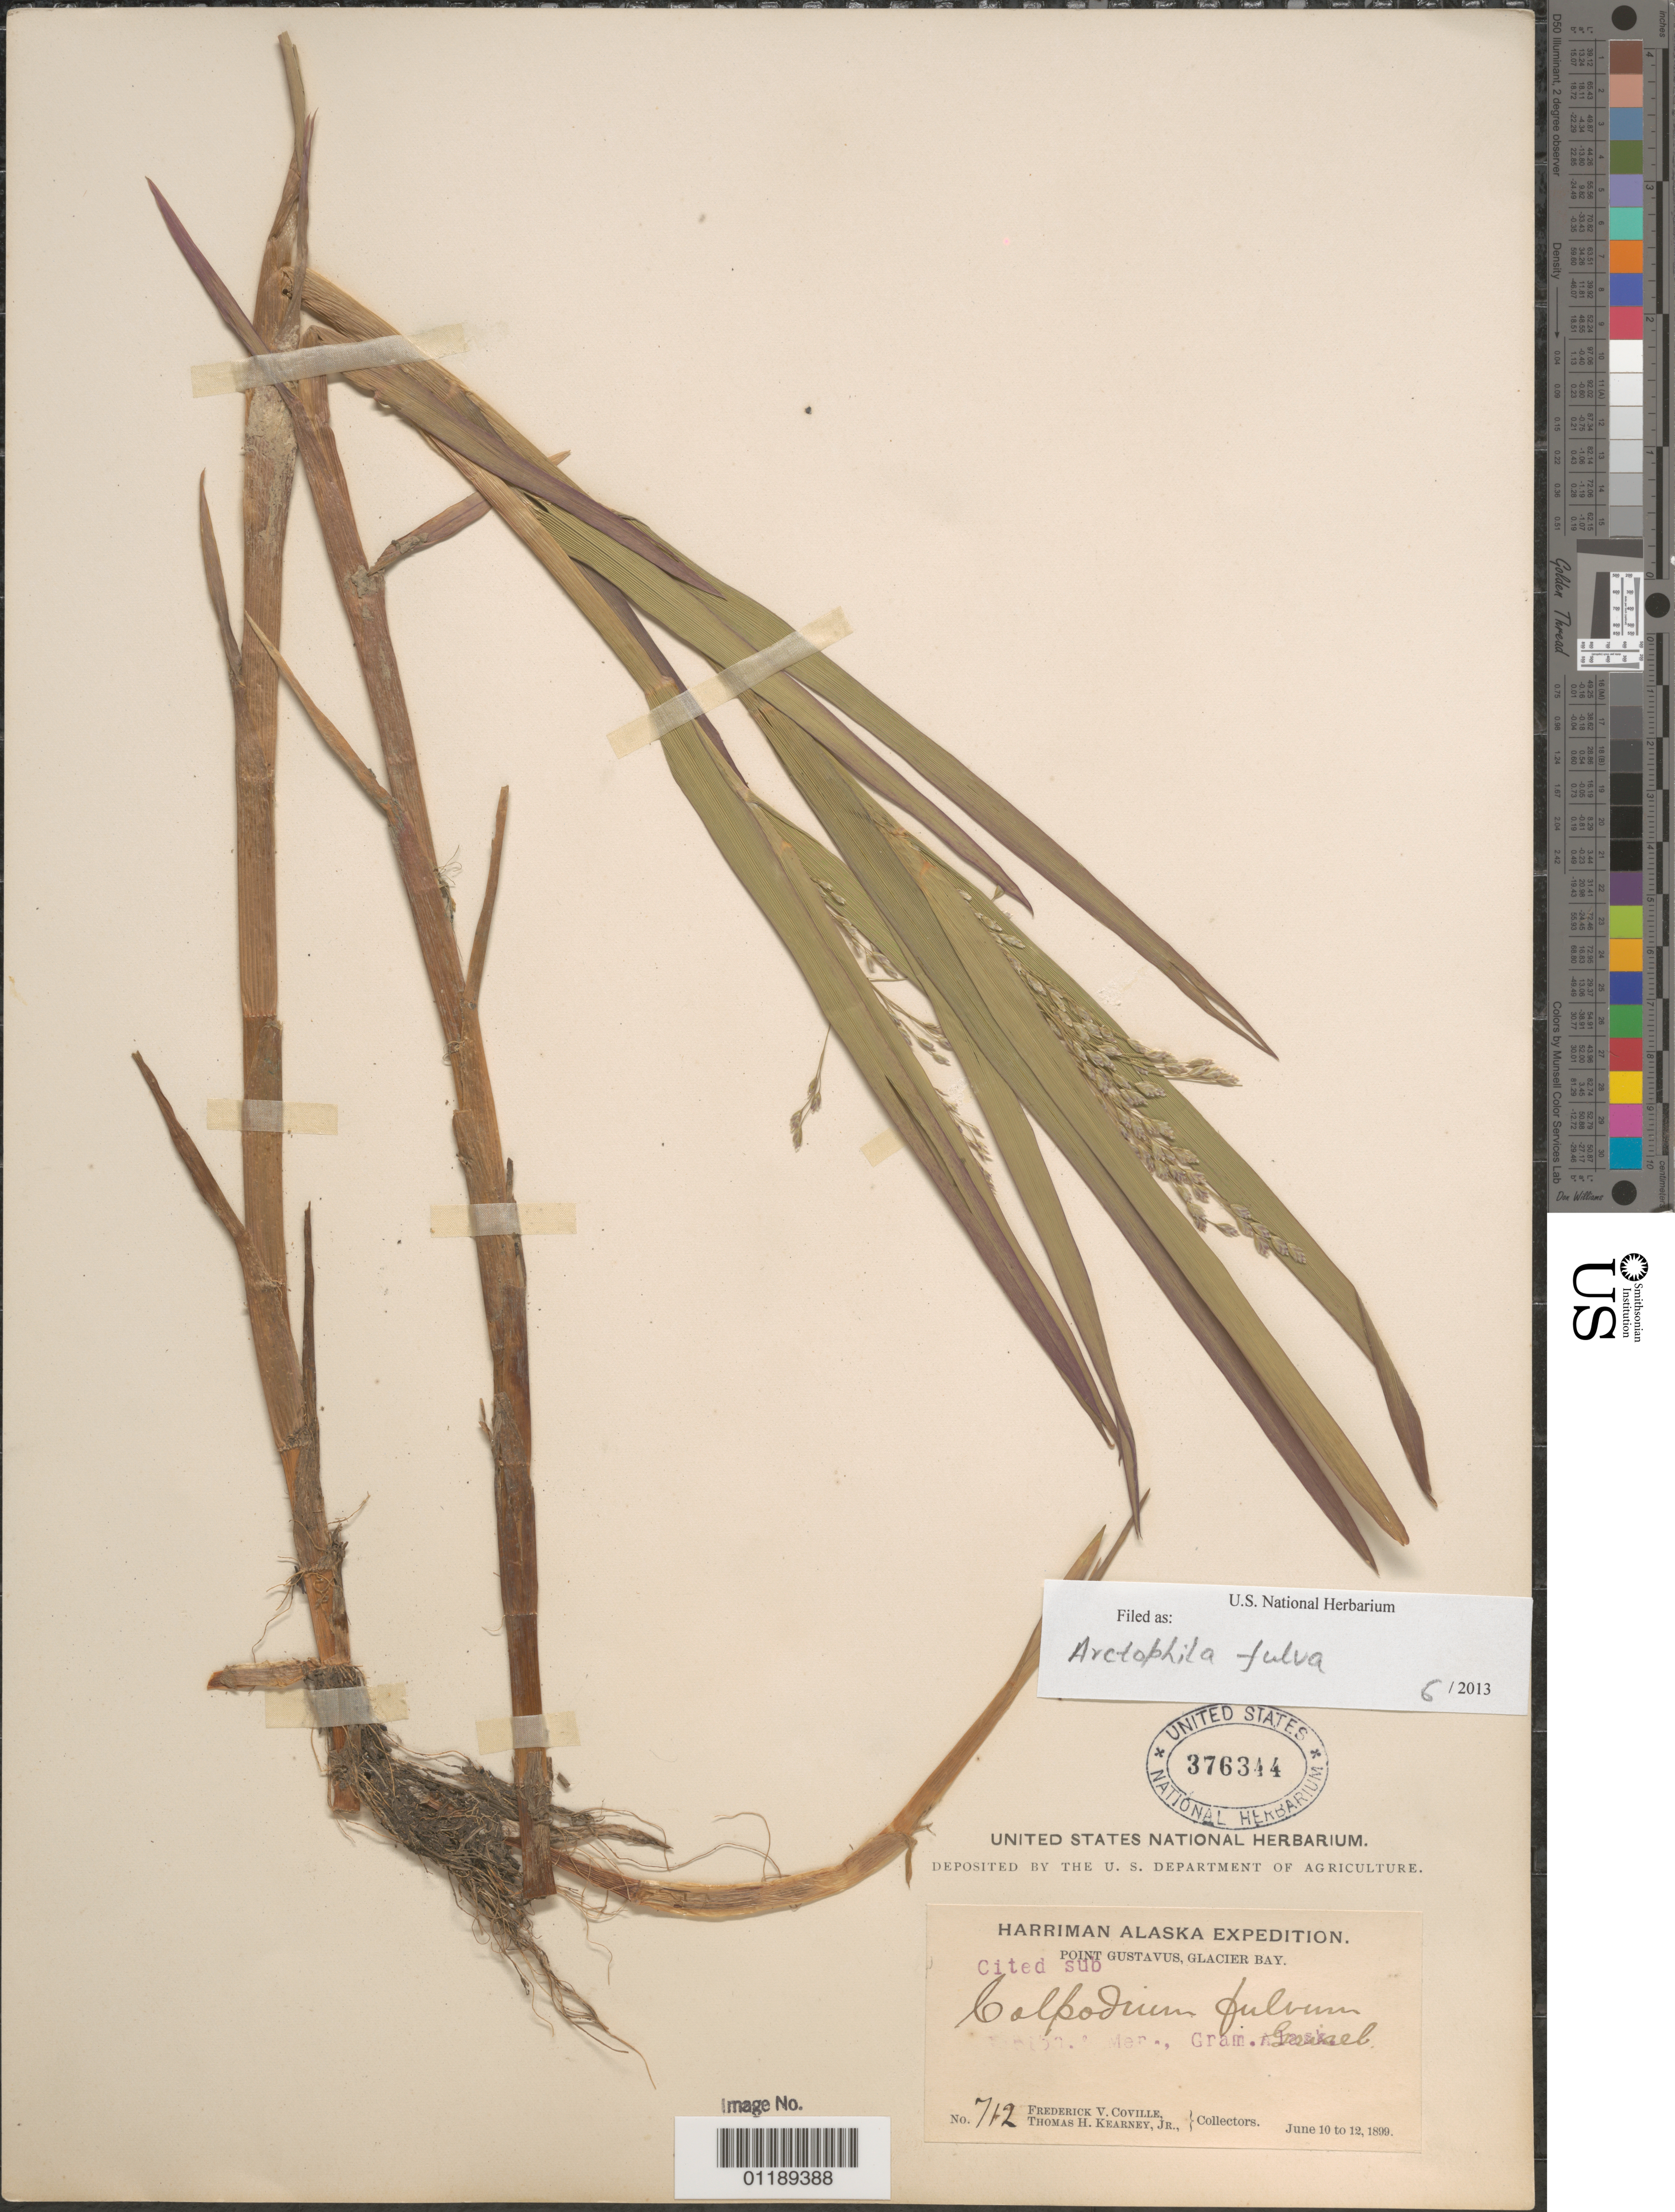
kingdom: Plantae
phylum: Tracheophyta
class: Liliopsida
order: Poales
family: Poaceae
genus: Arctophila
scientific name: Arctophila fulva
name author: (Trin.) Andersson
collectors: F. V. Coville & T. H. Kearney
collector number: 712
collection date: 1899-06-10/1899-06-12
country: United States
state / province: Alaska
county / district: Glacier Bay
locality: Point Gustavus.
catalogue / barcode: US 376344